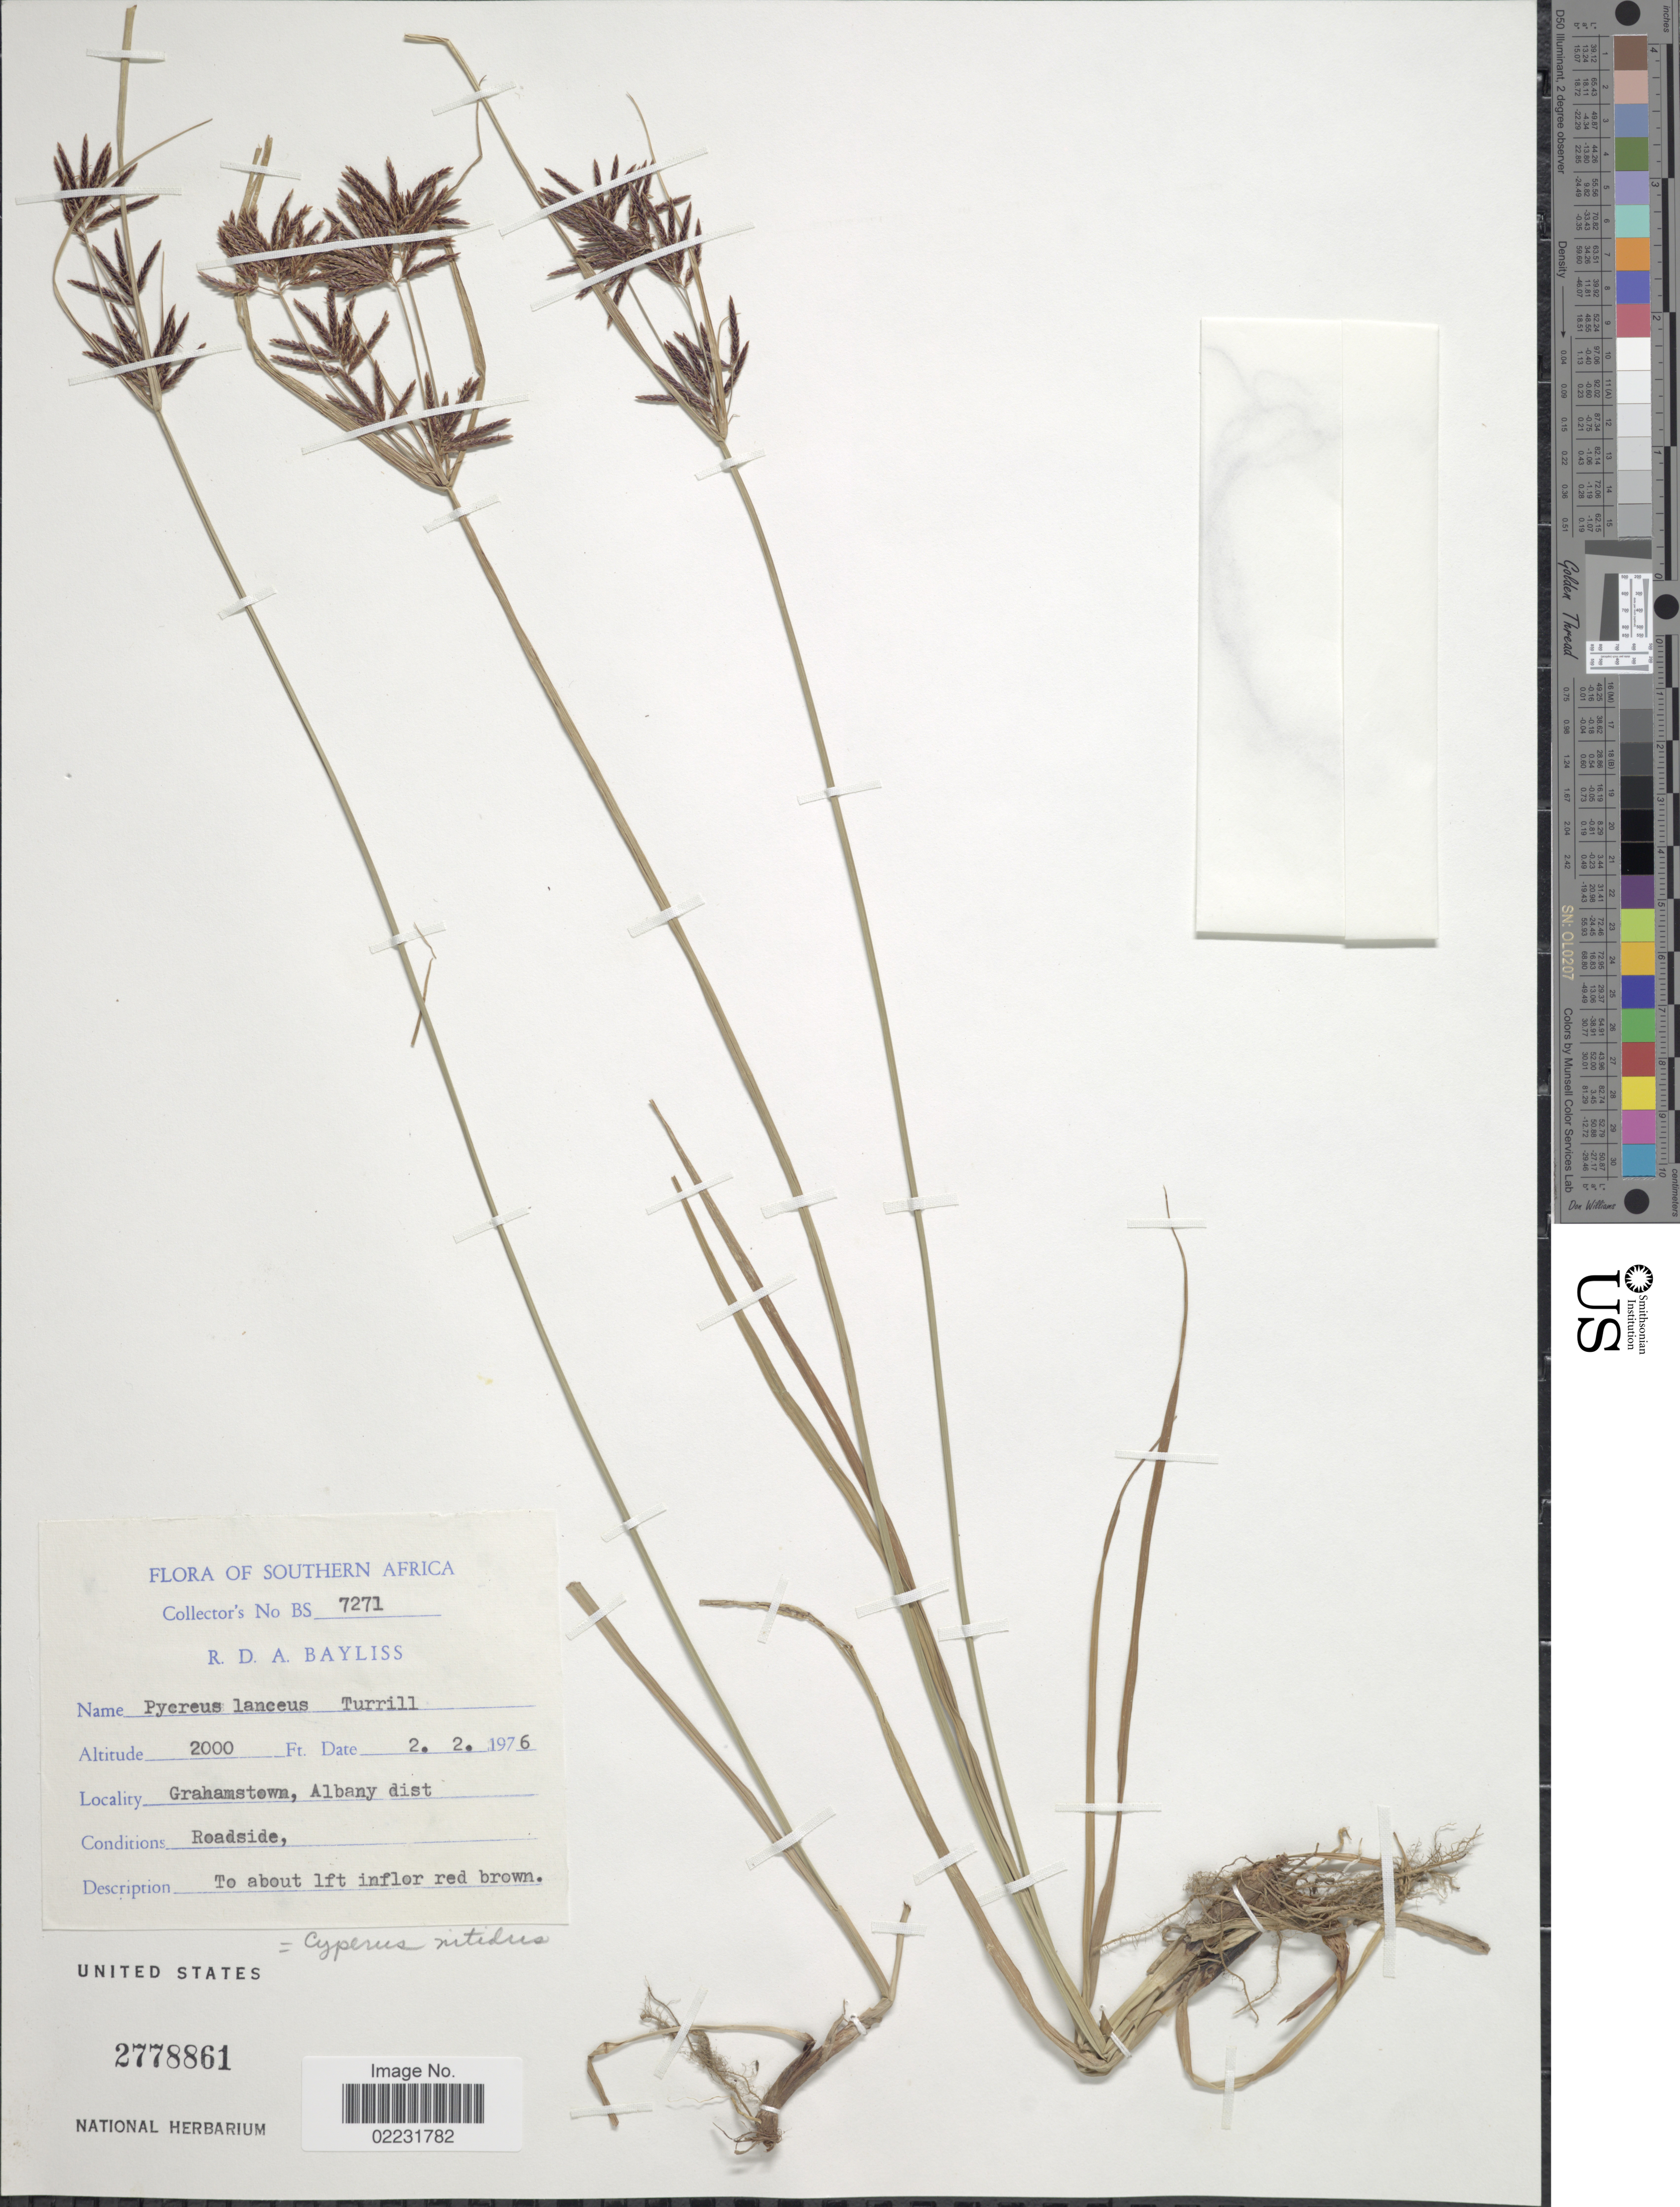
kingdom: Plantae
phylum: Tracheophyta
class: Liliopsida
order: Poales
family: Cyperaceae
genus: Cyperus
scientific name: Cyperus nitidus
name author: Lam.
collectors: R. Bayliss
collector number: BS 7271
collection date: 1976-02-02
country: South Africa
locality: Grahamstown, Albany Dist.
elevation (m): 610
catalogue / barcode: US 2778861